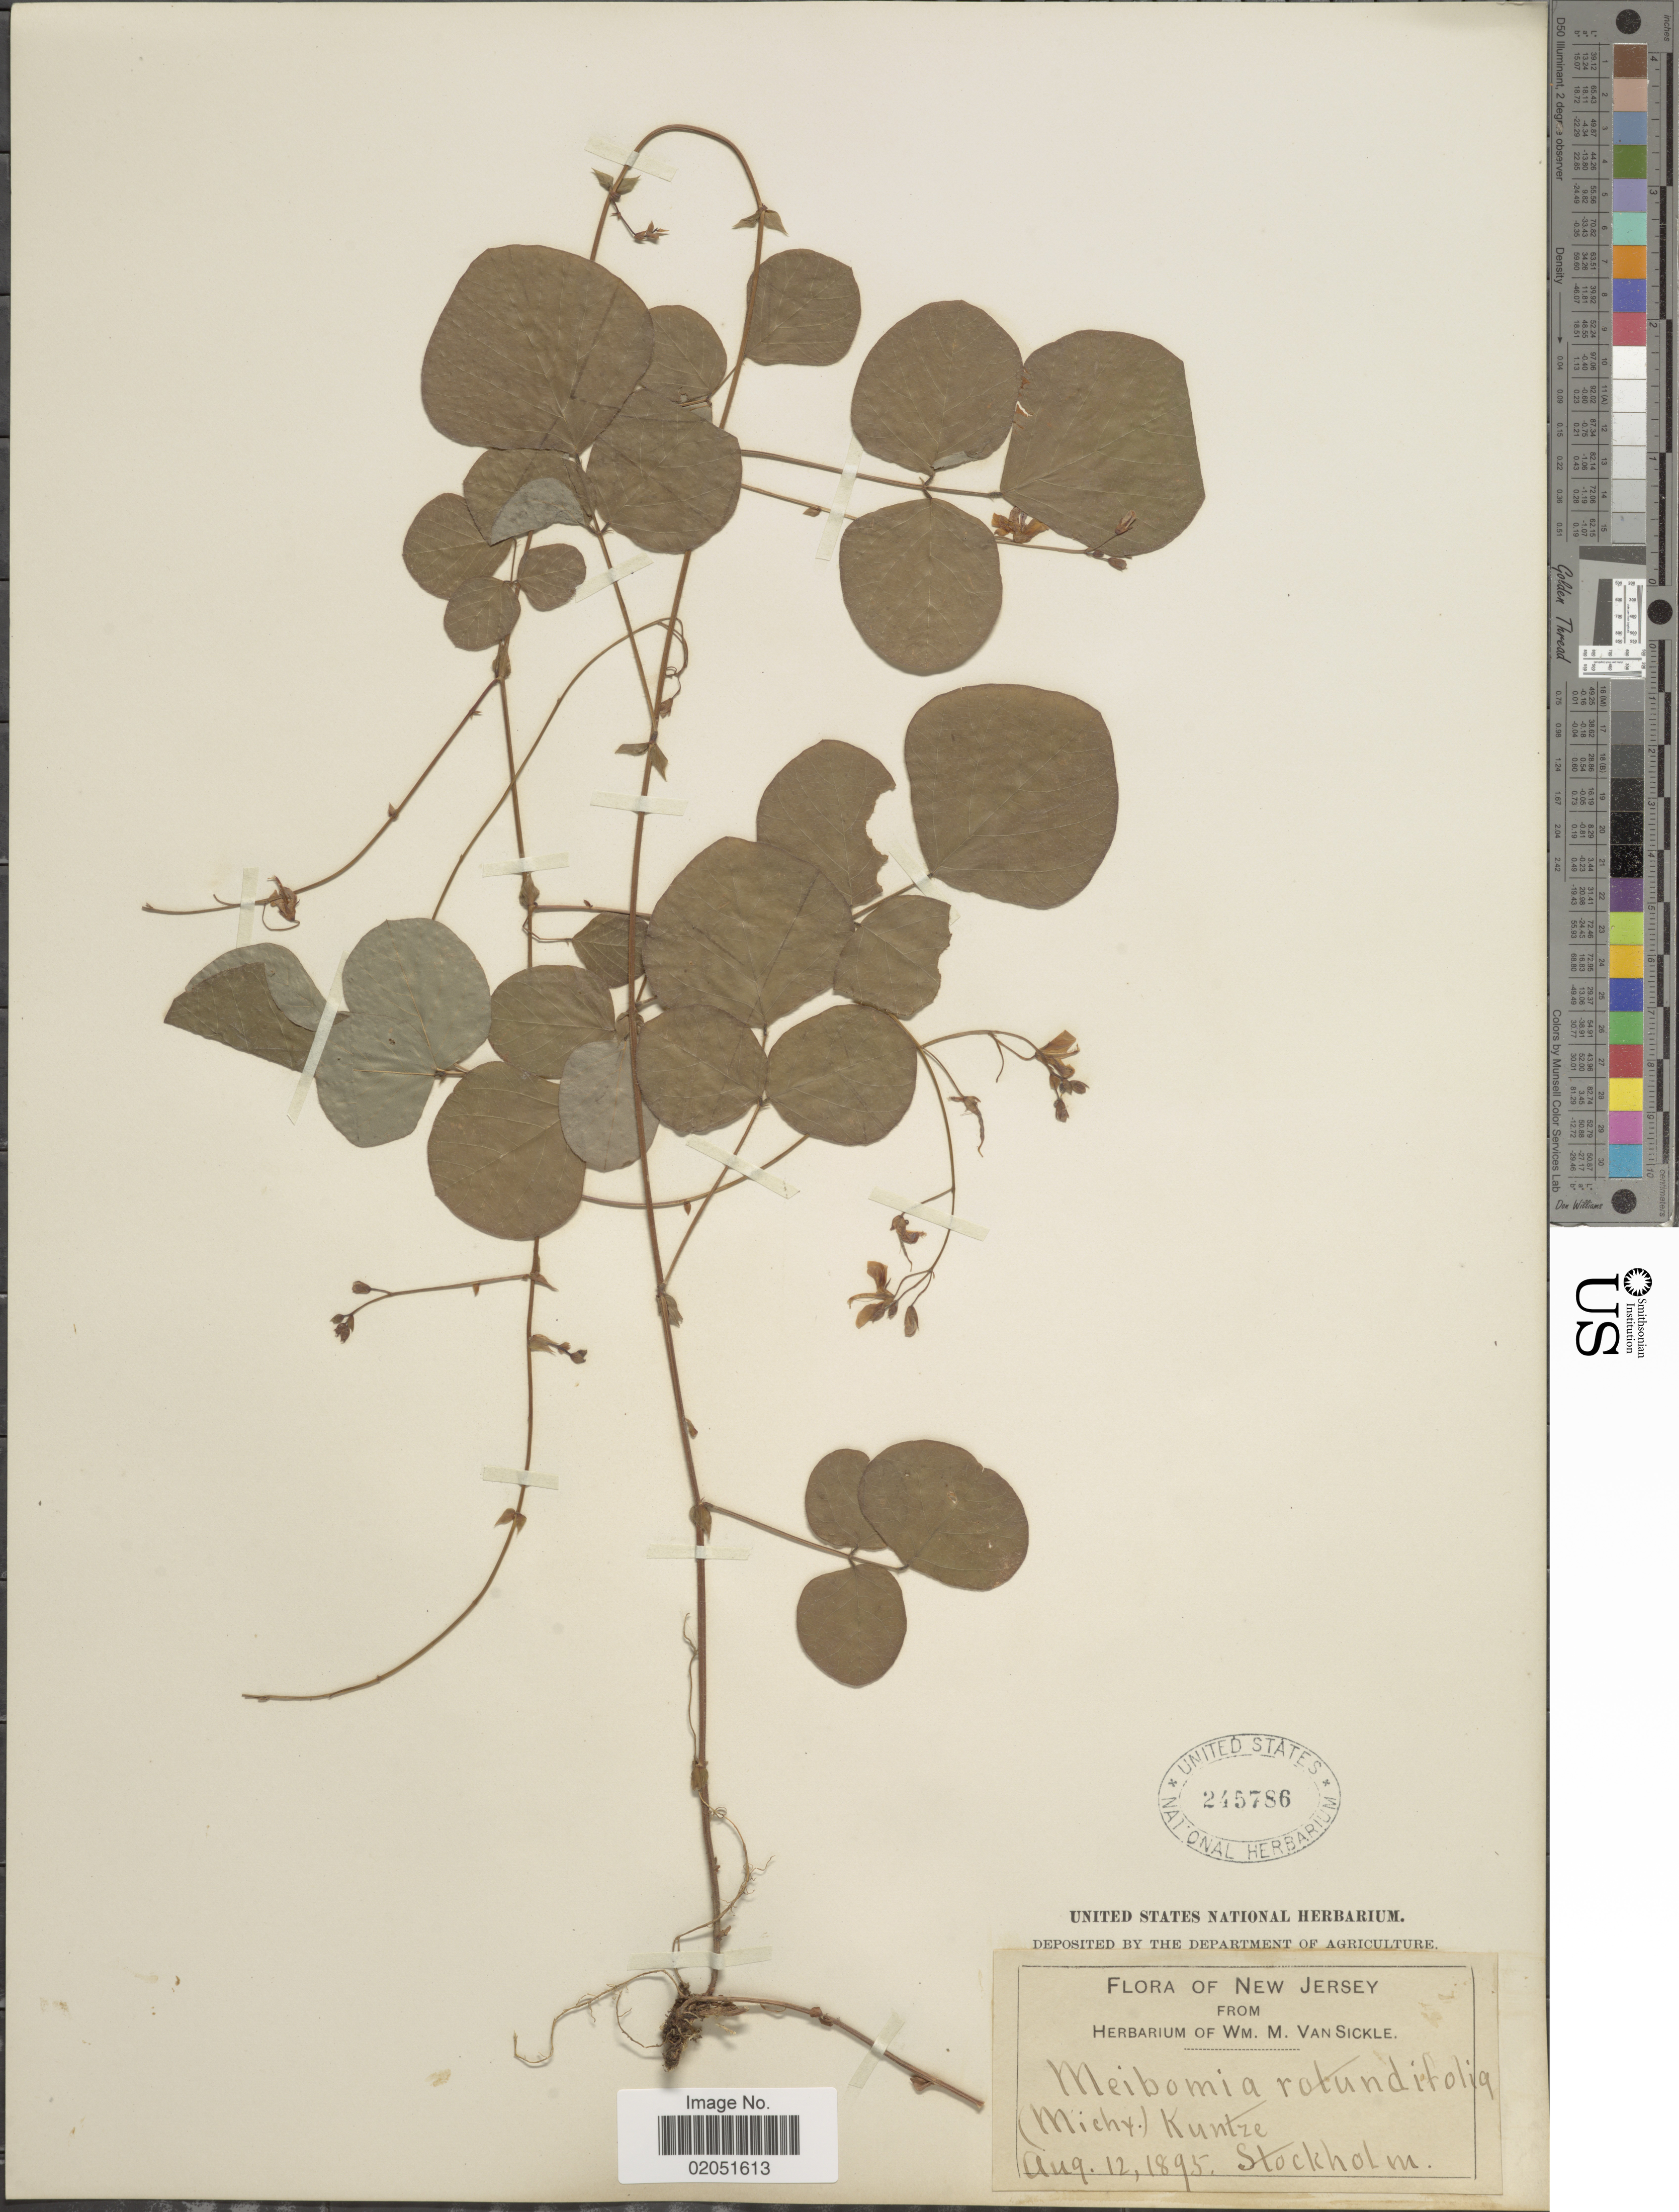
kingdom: Plantae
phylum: Tracheophyta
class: Magnoliopsida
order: Fabales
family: Fabaceae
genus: Desmodium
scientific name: Desmodium rotundifolium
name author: DC.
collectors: ex herb. Wm. M. Van Sickle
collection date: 1895-08-12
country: United States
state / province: New Jersey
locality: Stockholm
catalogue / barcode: US 245786